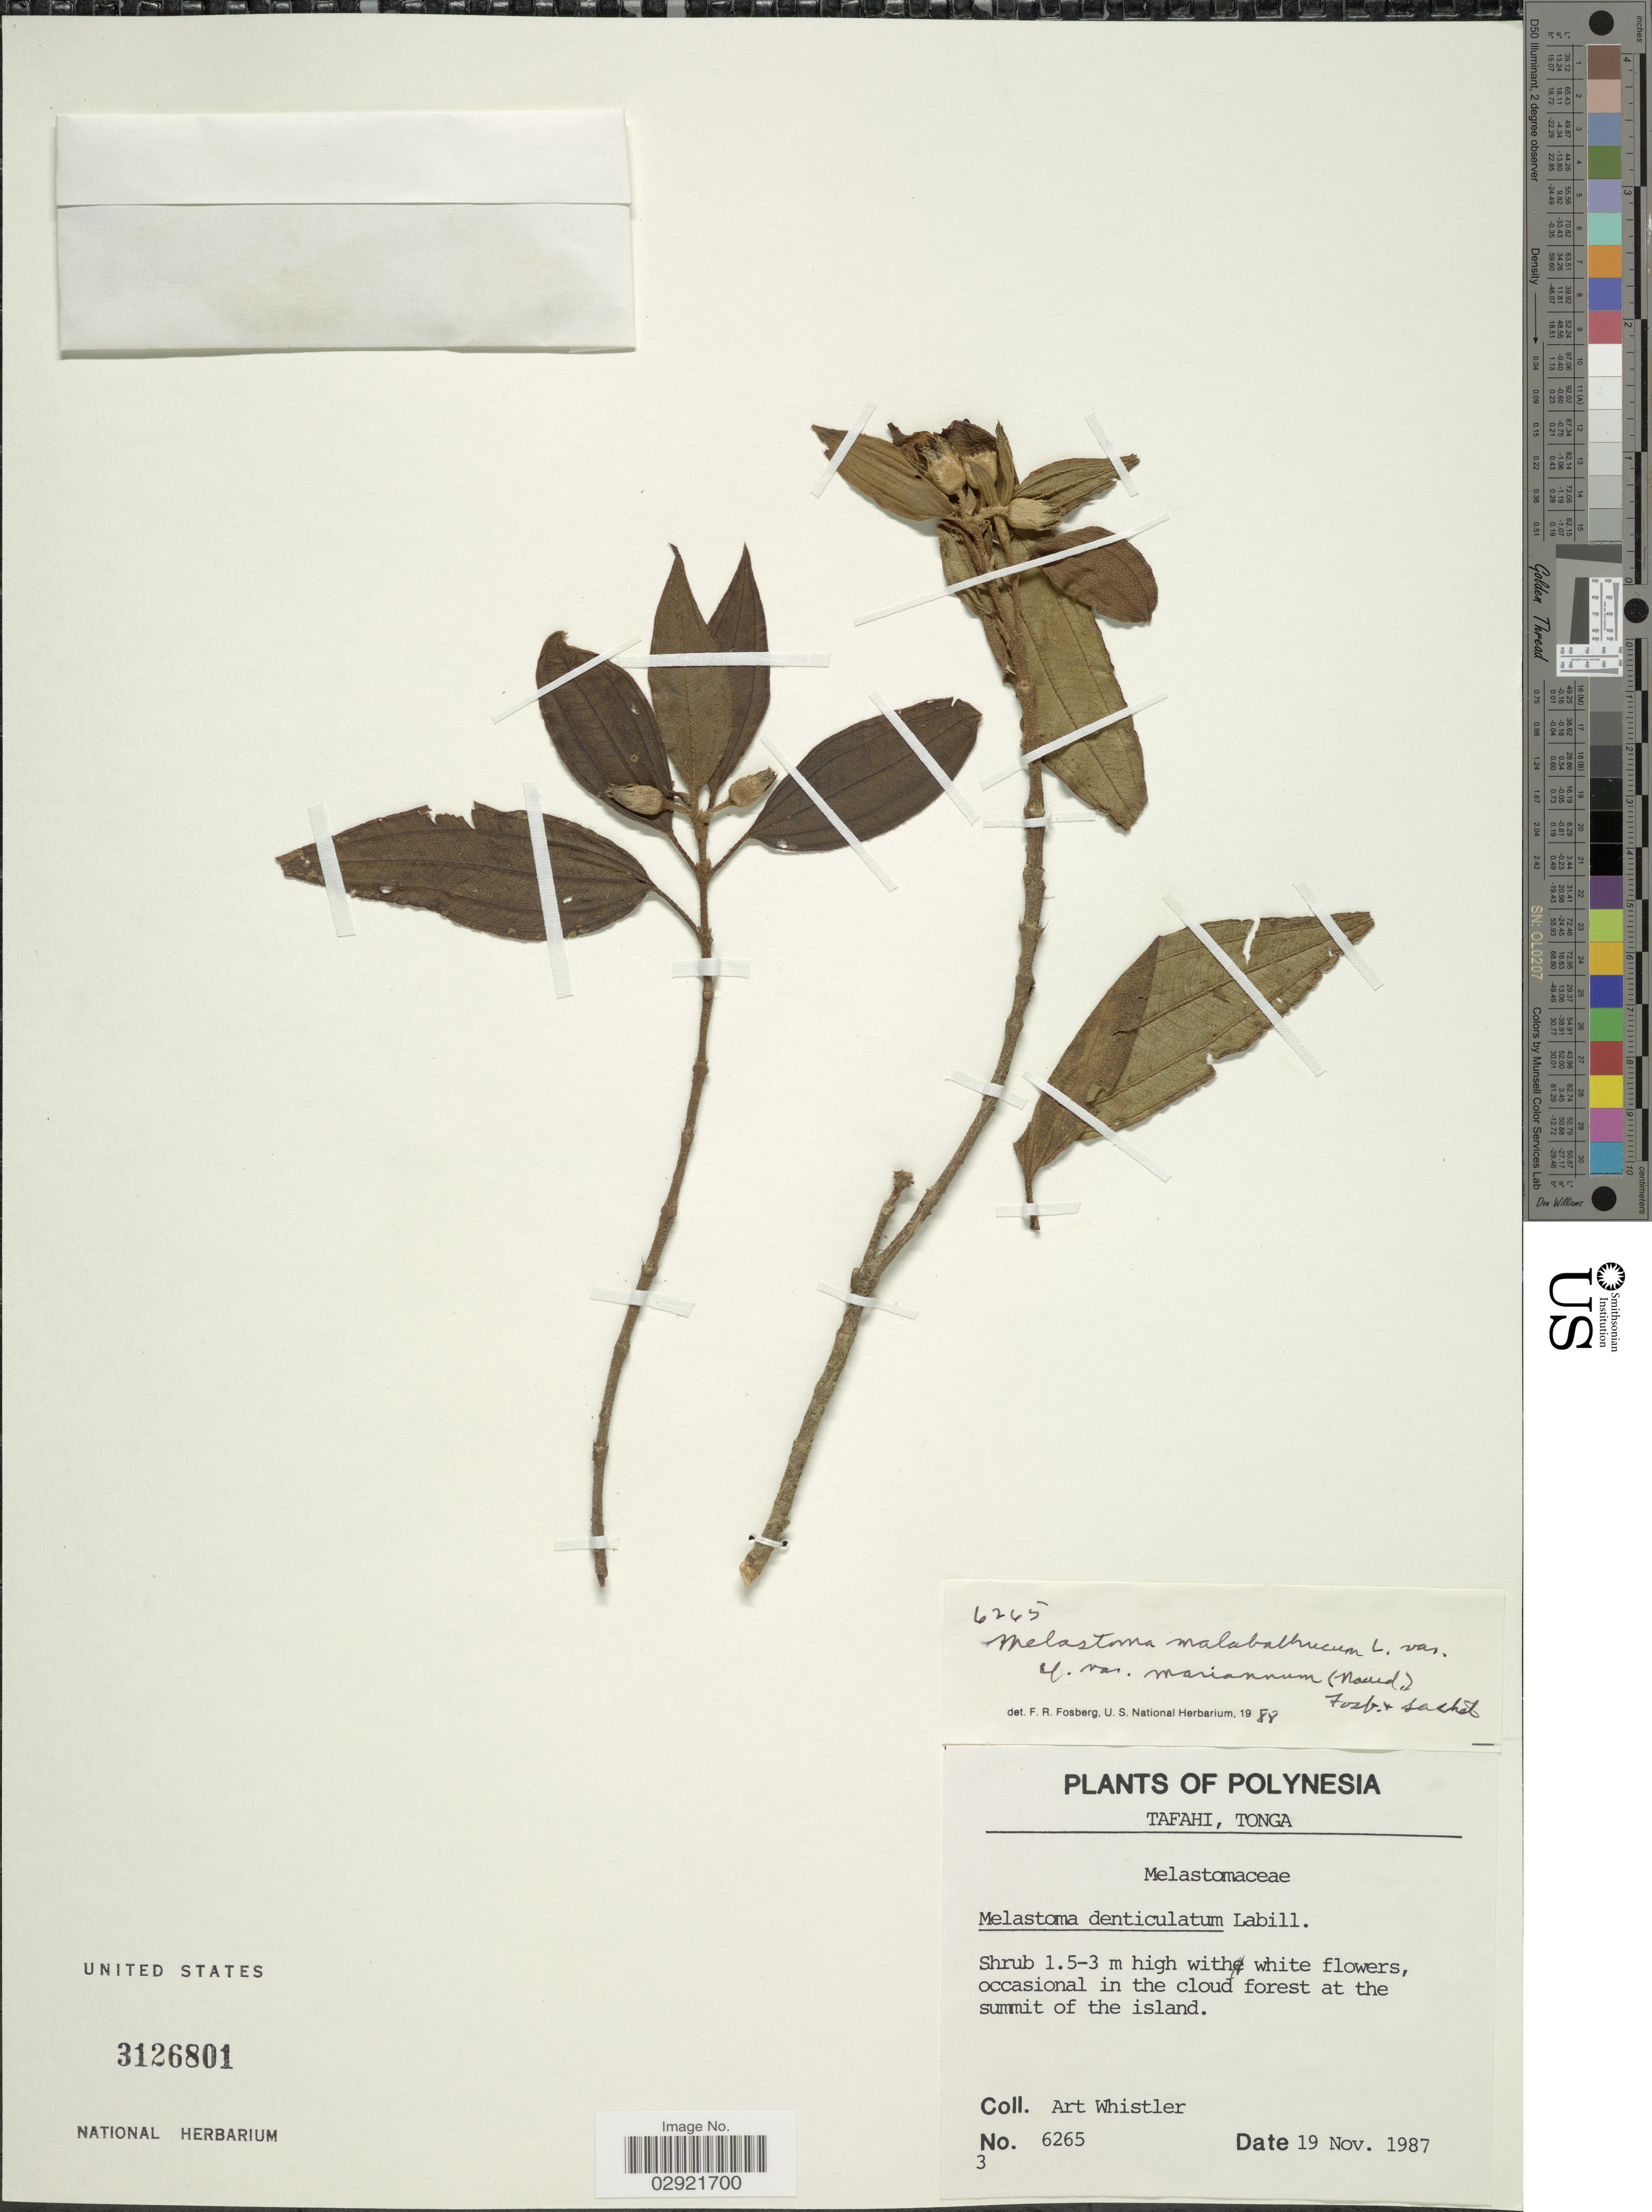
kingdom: Plantae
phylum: Tracheophyta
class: Magnoliopsida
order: Myrtales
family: Melastomataceae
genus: Melastoma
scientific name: Melastoma malabathricum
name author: L.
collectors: A. Whistler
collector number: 6265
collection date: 1987-11-19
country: Tonga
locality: Polynesia. Tafahi. Occasional in the cloud forest at summit of the island.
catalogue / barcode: US 3126801